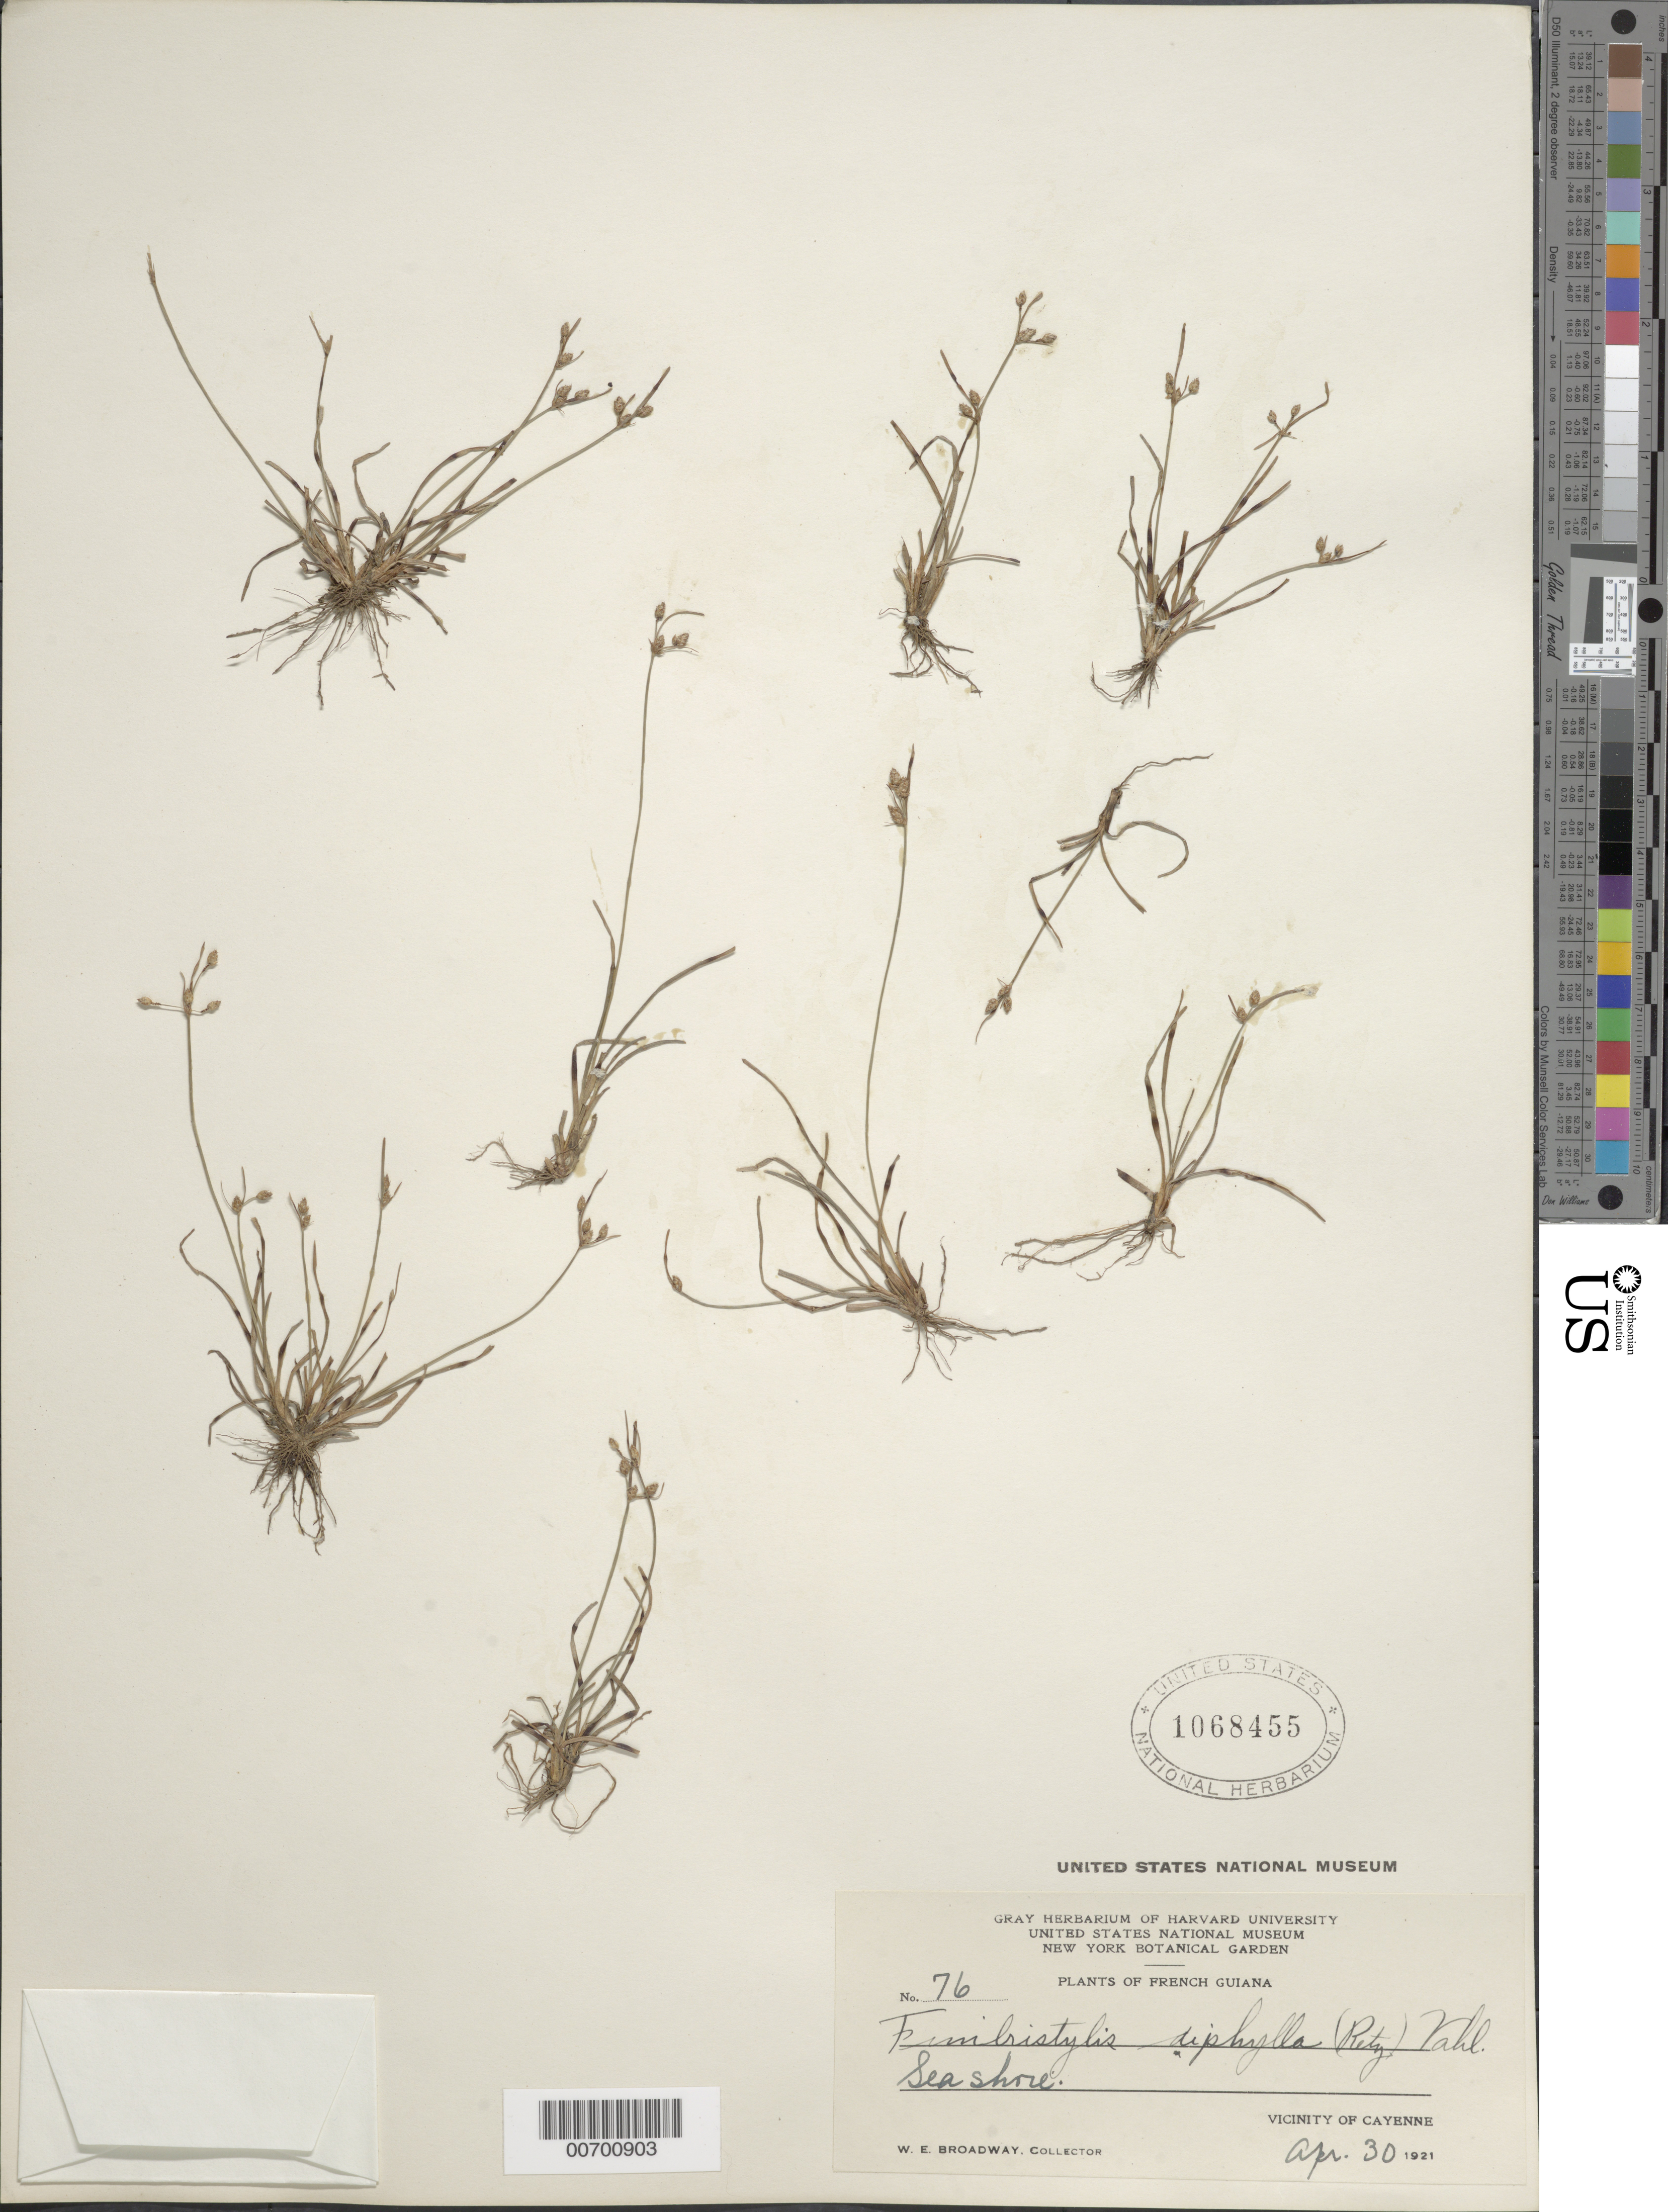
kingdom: Plantae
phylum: Tracheophyta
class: Liliopsida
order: Poales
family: Cyperaceae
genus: Fimbristylis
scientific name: Fimbristylis dichotoma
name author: (L.) Vahl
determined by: Strong, Mark T., (BOT), Smithsonian Institution - National Museum of Natural History (UNITED STATES)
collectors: W. E. Broadway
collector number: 76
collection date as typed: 30-Apr-21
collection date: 1921-04-30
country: French Guiana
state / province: Cayenne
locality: Cayenne, vic.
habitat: Seashore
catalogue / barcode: US 1068455